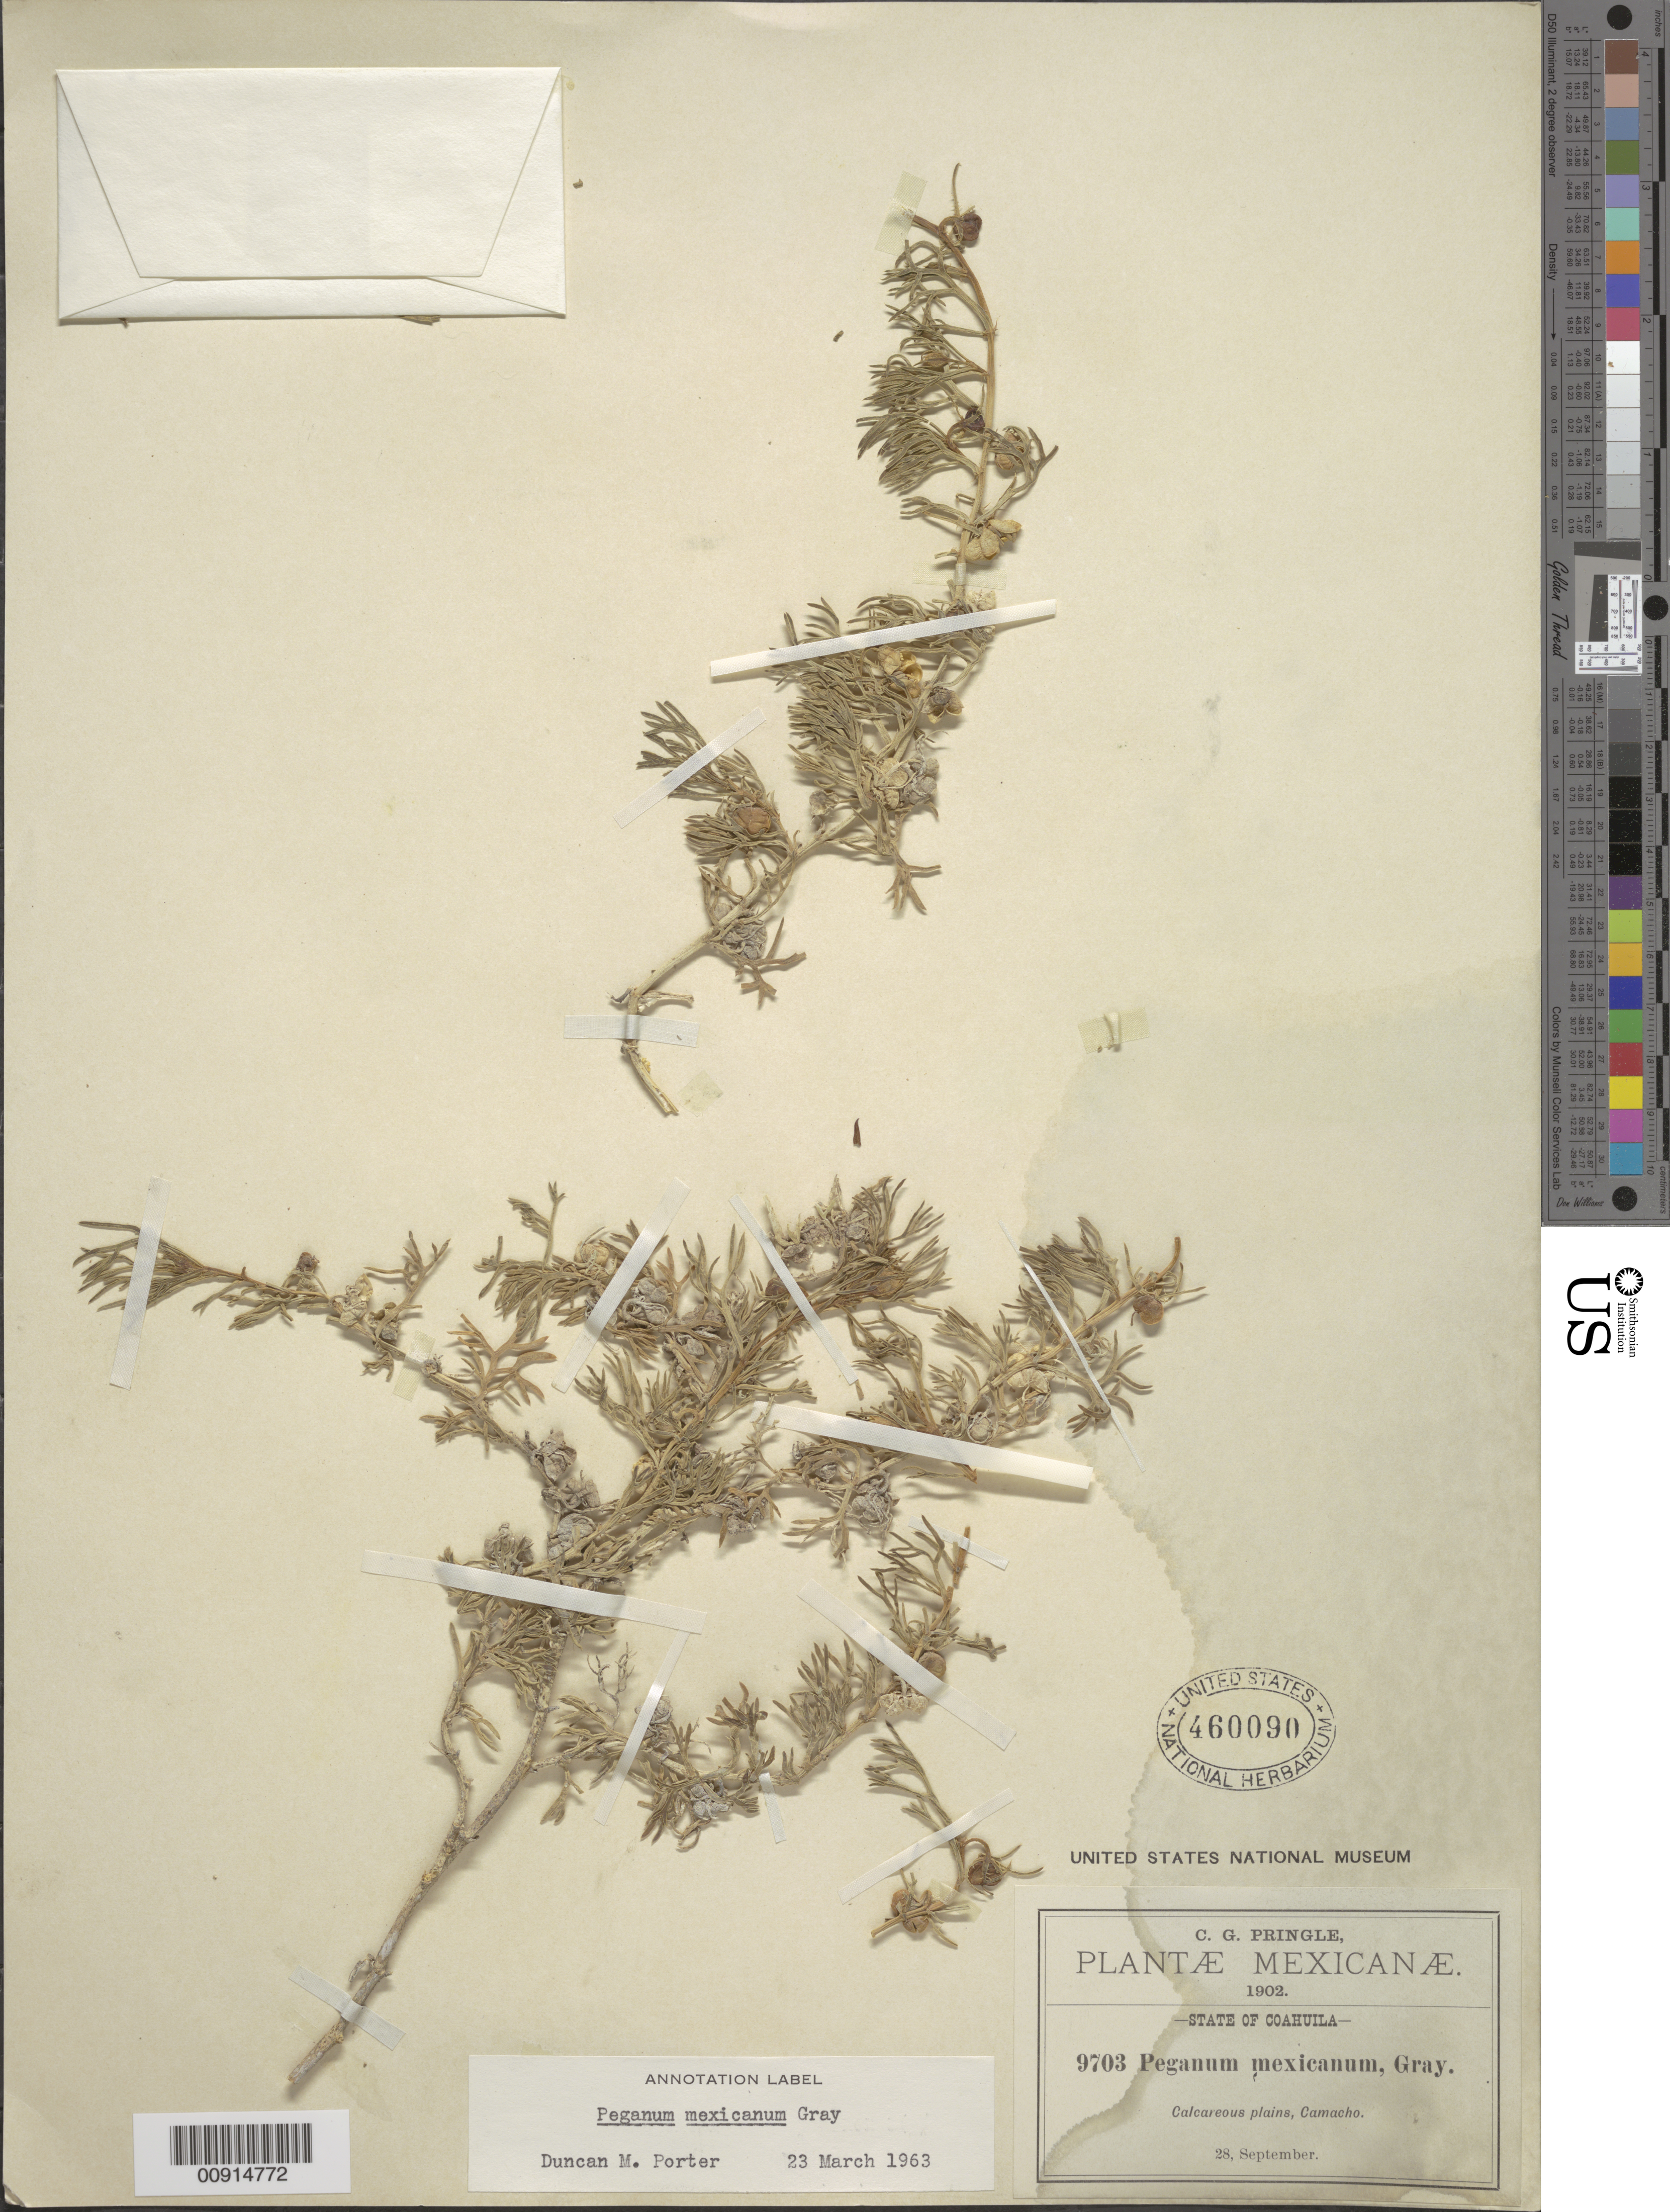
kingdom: Plantae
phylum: Tracheophyta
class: Magnoliopsida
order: Sapindales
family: Tetradiclidaceae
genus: Peganum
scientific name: Peganum mexicanum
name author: A. Gray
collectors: C. G. Pringle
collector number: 9703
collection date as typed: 28 Sep 1902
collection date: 1902-09-28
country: Mexico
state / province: Coahuila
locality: Camacho, State of Coahuila.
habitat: Calcareous plains.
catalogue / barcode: US 460090